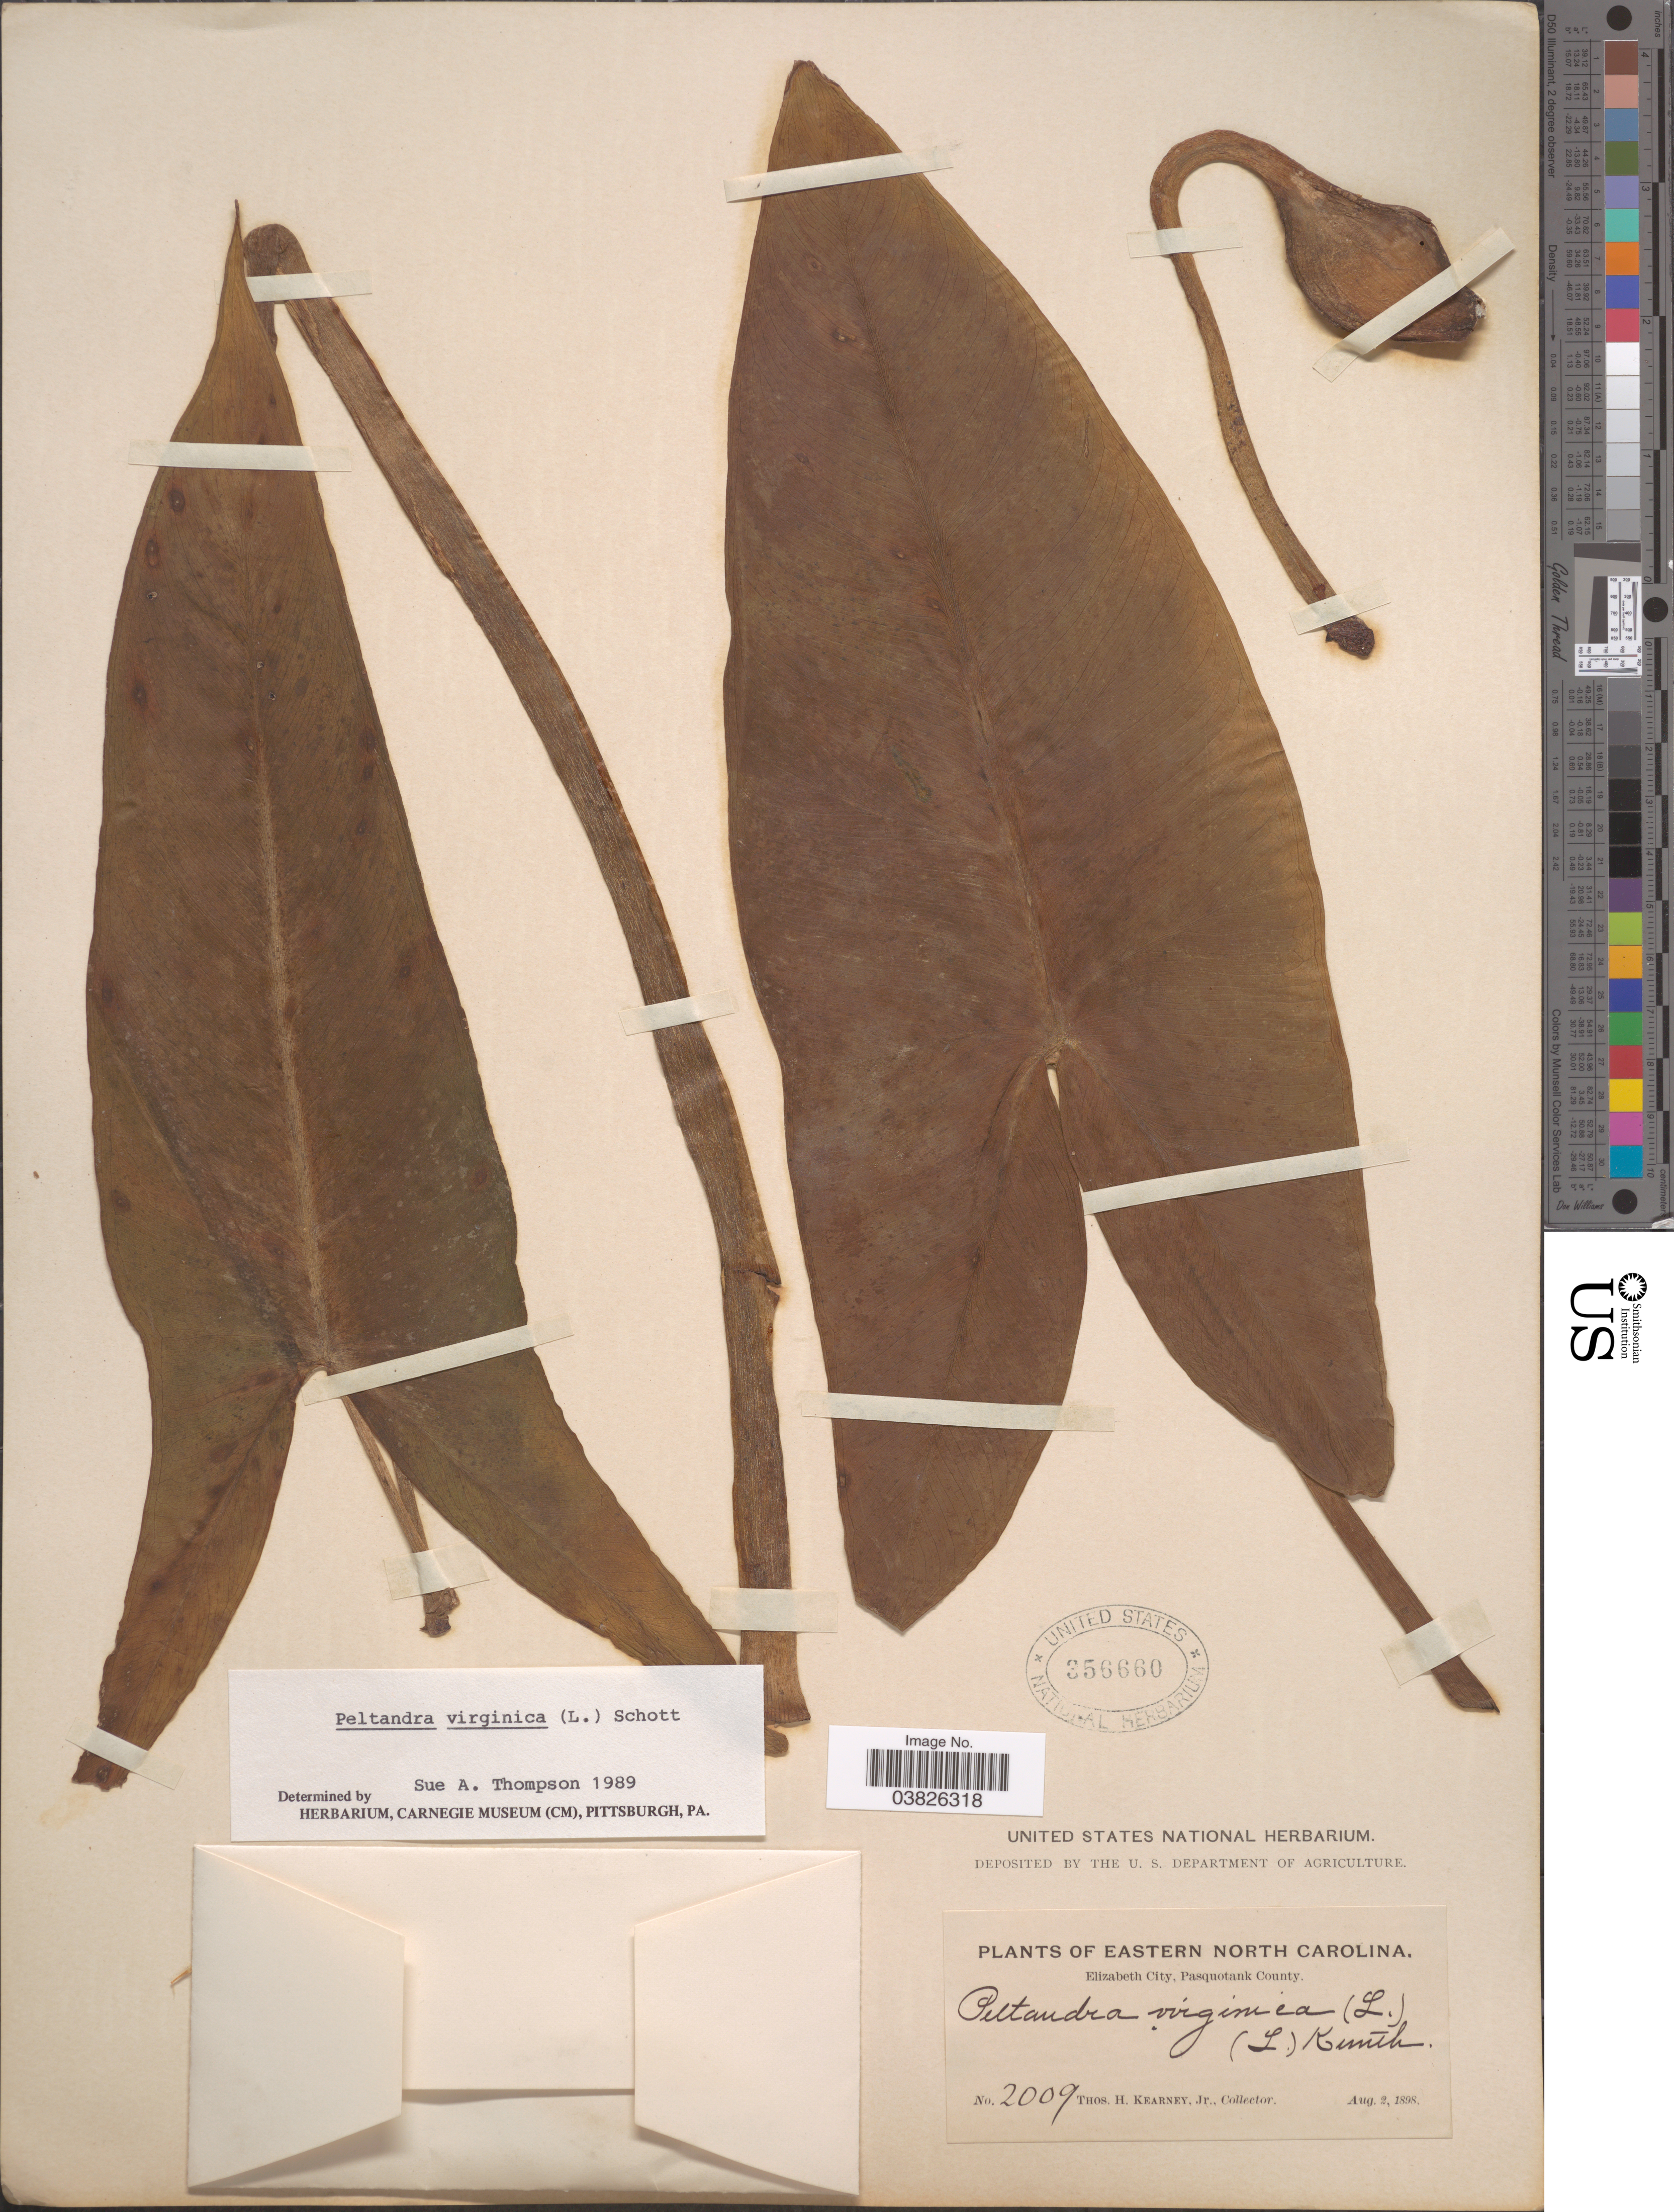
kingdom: Plantae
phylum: Tracheophyta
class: Liliopsida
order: Alismatales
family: Araceae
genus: Peltandra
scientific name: Peltandra virginica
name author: (L.) Schott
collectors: T. H. Kearney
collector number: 2009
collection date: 1898-08-02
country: United States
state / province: North Carolina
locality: Eastern North Carolina. Elizabeth City, Pasquotank County.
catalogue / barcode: US 356660